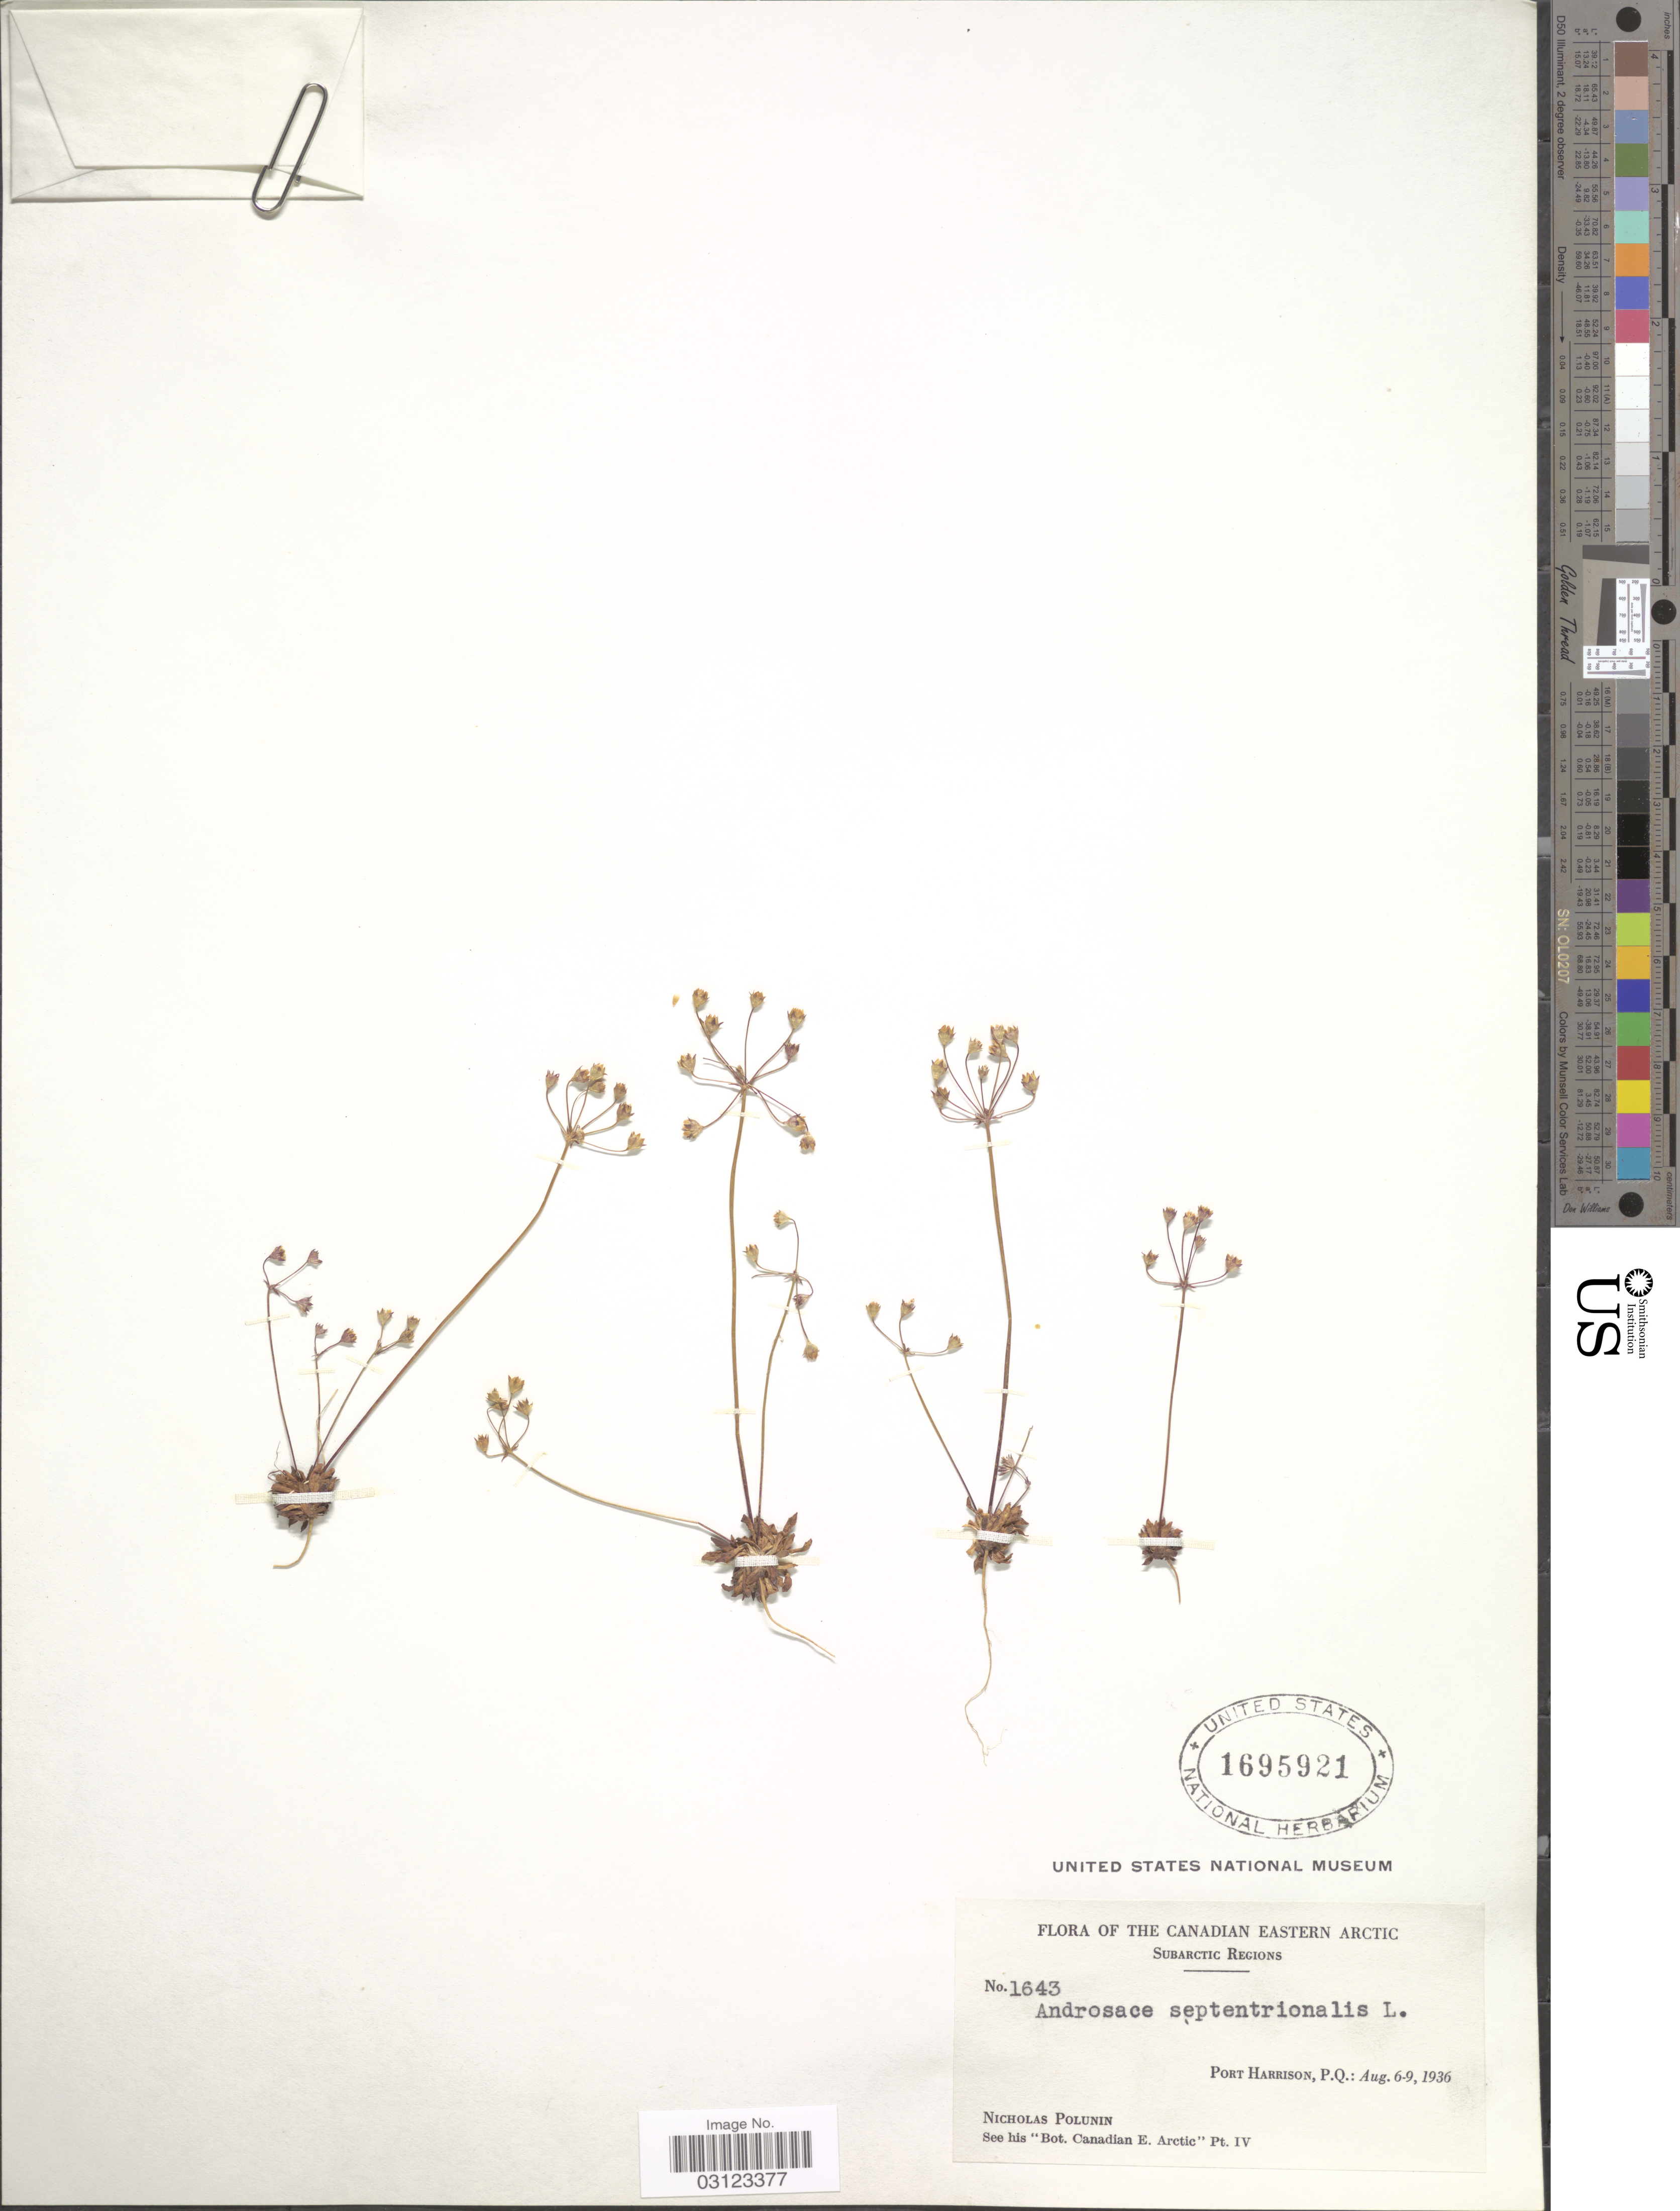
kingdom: Plantae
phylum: Tracheophyta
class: Magnoliopsida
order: Ericales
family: Primulaceae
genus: Androsace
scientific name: Androsace septentrionalis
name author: L.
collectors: N. V. Polunin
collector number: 1643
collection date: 1936-08-06/1936-08-09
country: Canada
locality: Canadian Eastern Arctic. Subarctic Regions. Port Harrison, P.Q.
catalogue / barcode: US 1695921